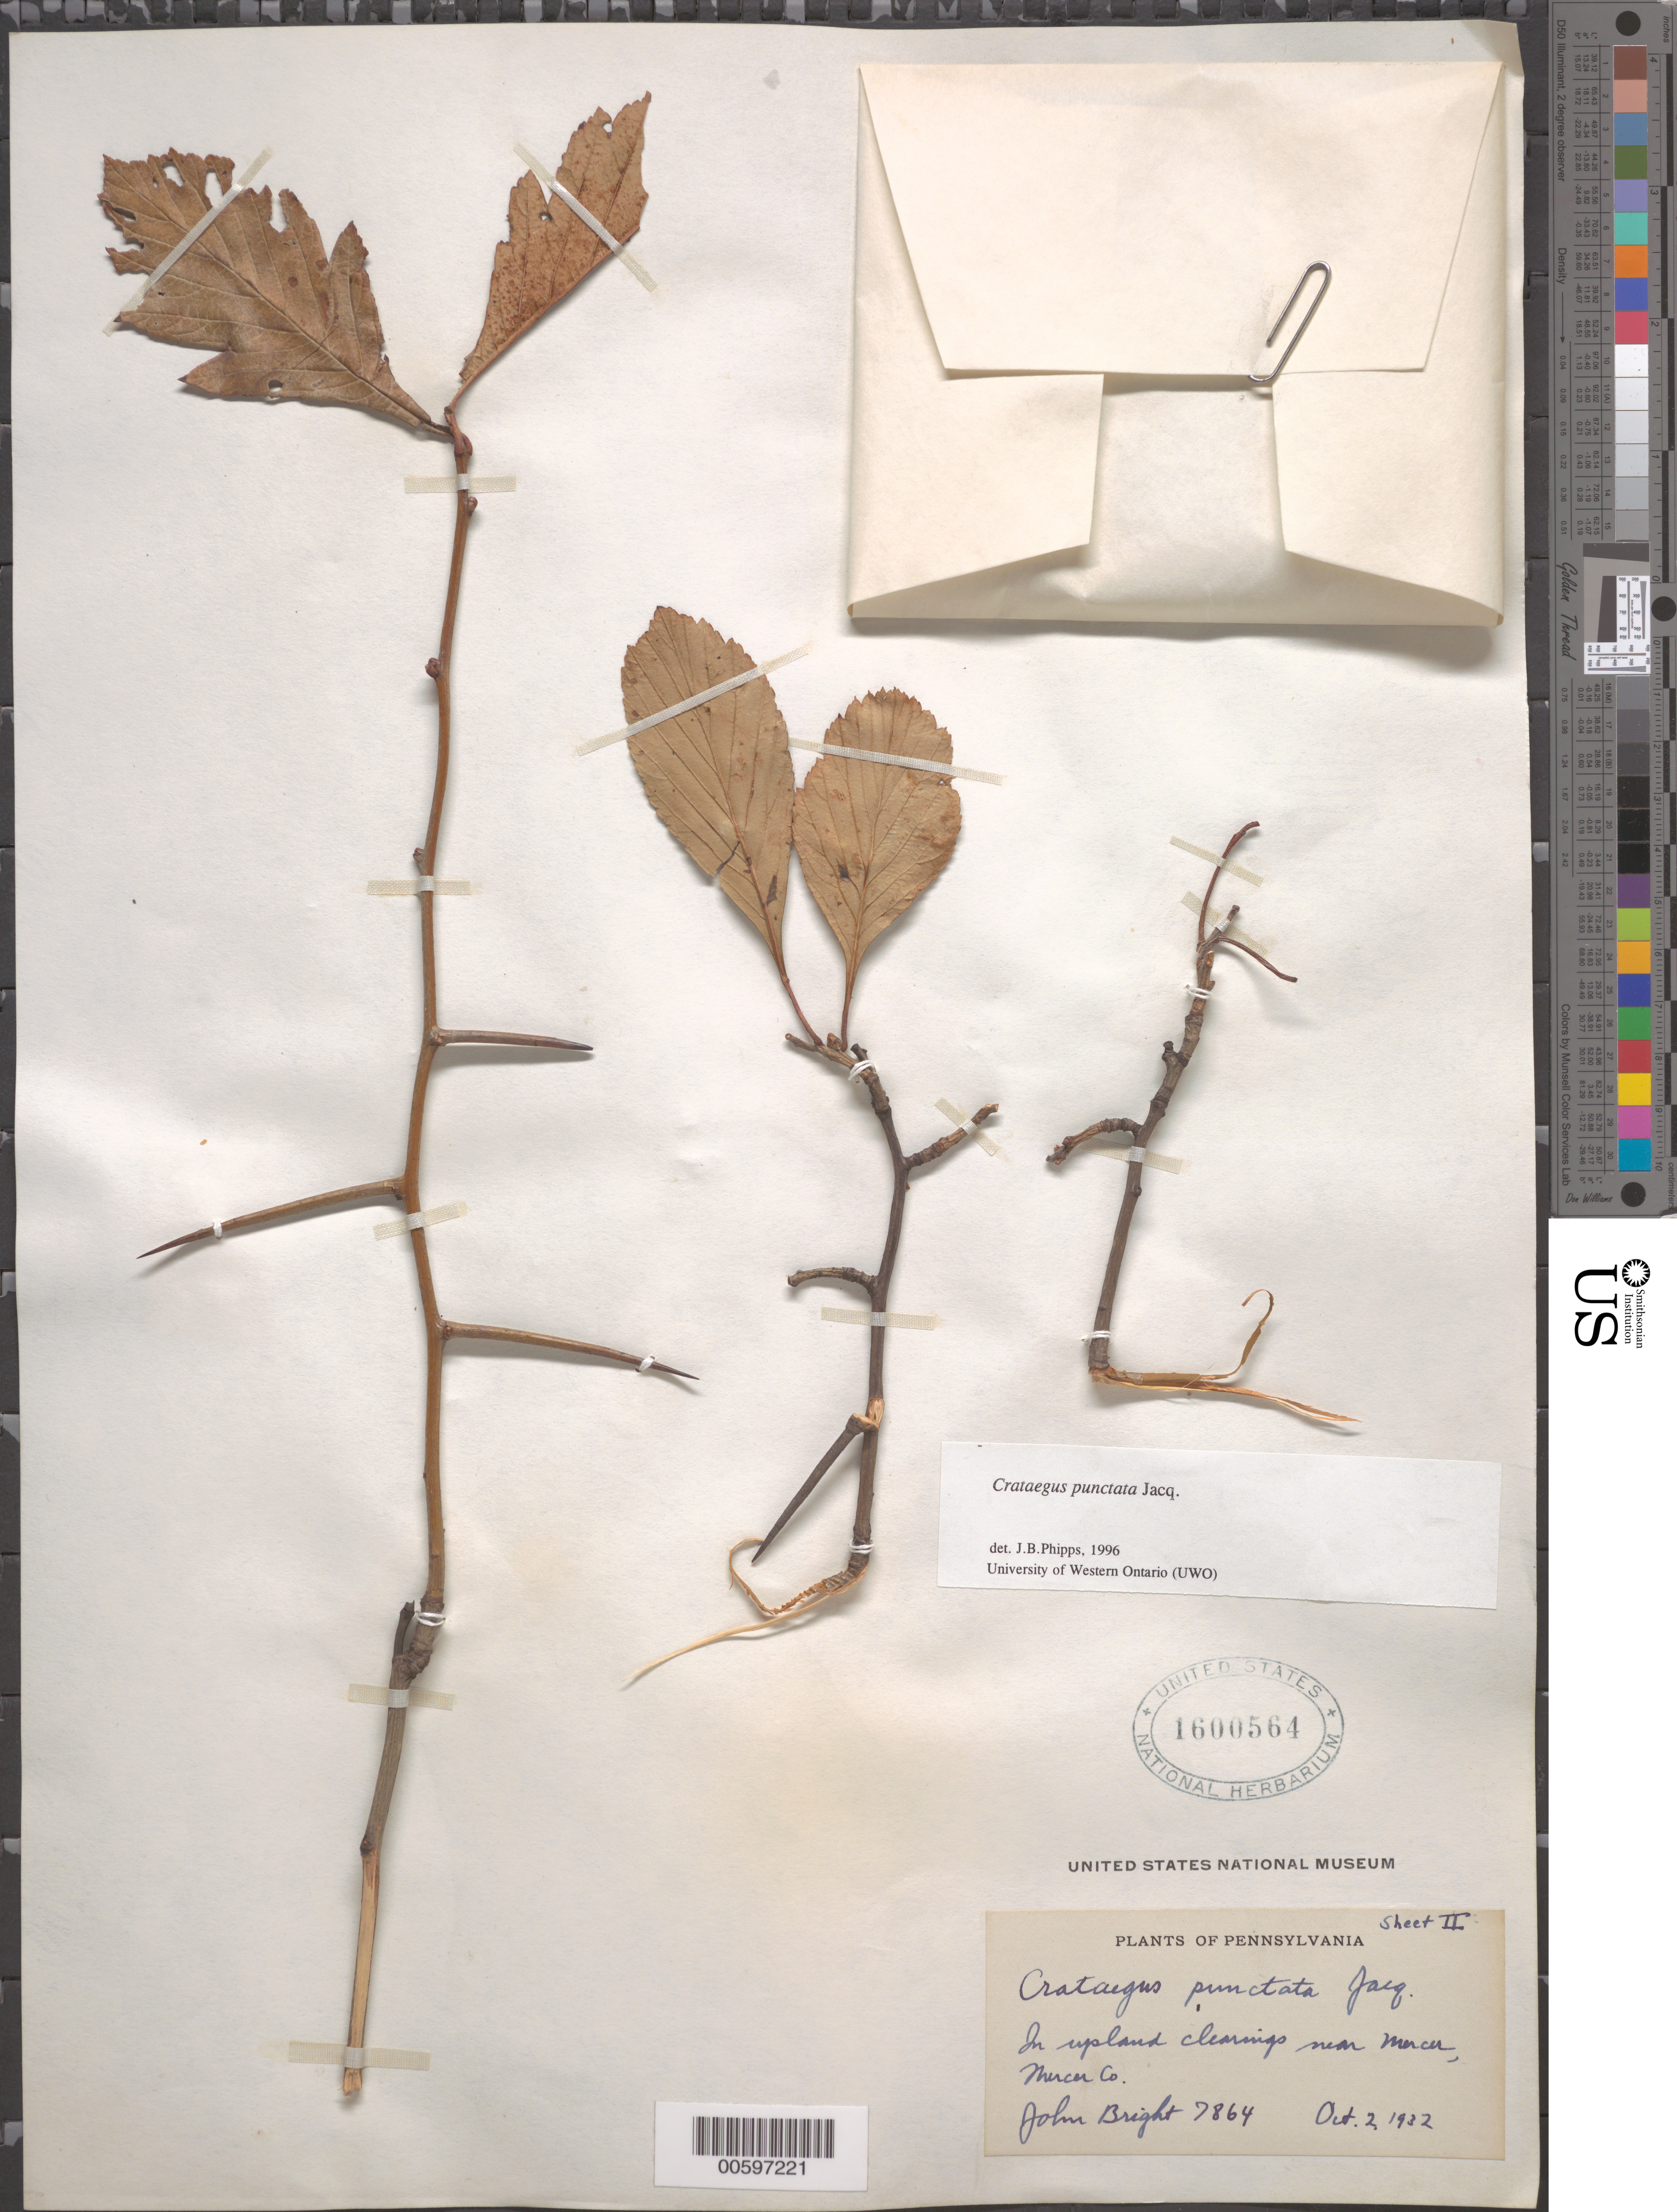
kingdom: Plantae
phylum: Tracheophyta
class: Magnoliopsida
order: Rosales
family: Rosaceae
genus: Crataegus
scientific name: Crataegus punctata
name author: Jacq.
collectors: J. Bright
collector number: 7864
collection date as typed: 02 Oct 1932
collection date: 1932-10-02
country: United States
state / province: Pennsylvania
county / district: Mercer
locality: Near Mercer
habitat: In upland clearings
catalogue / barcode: US 1600564